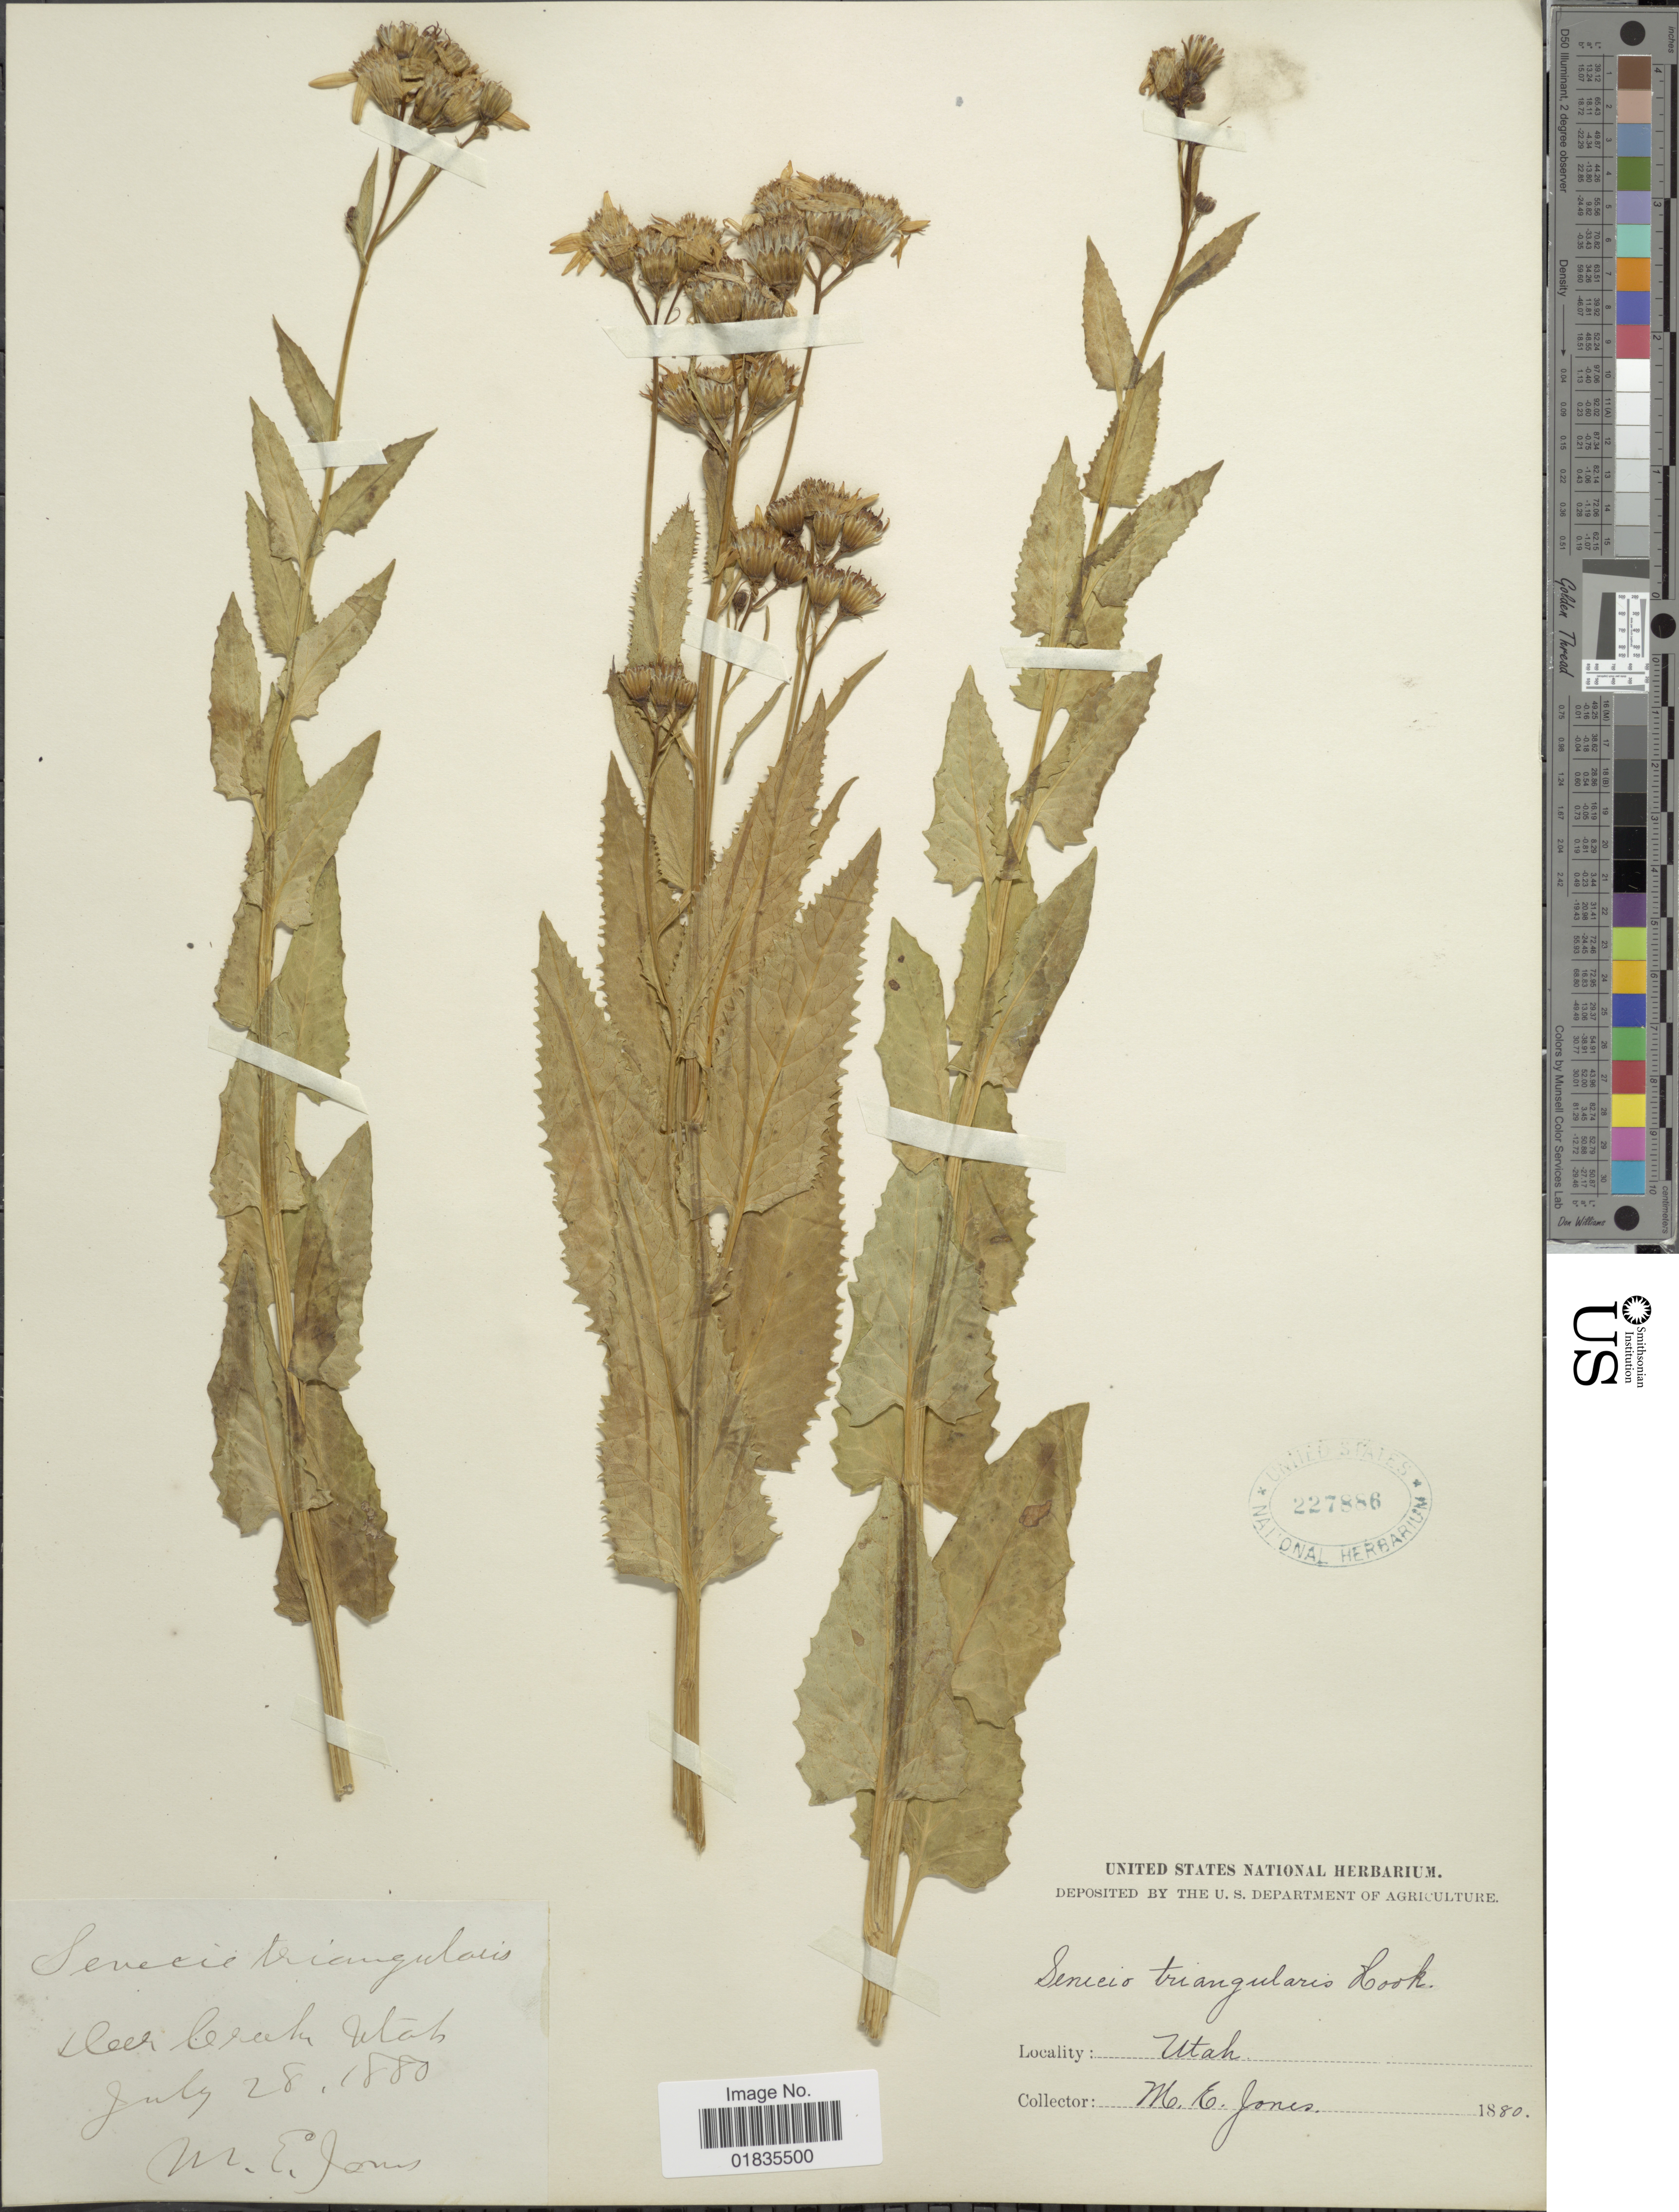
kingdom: Plantae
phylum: Tracheophyta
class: Magnoliopsida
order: Asterales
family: Asteraceae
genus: Senecio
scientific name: Senecio triangularis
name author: Hook.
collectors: M. E. Jones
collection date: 1880-07-28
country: United States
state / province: Utah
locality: Deer Creek.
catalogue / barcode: US 227886